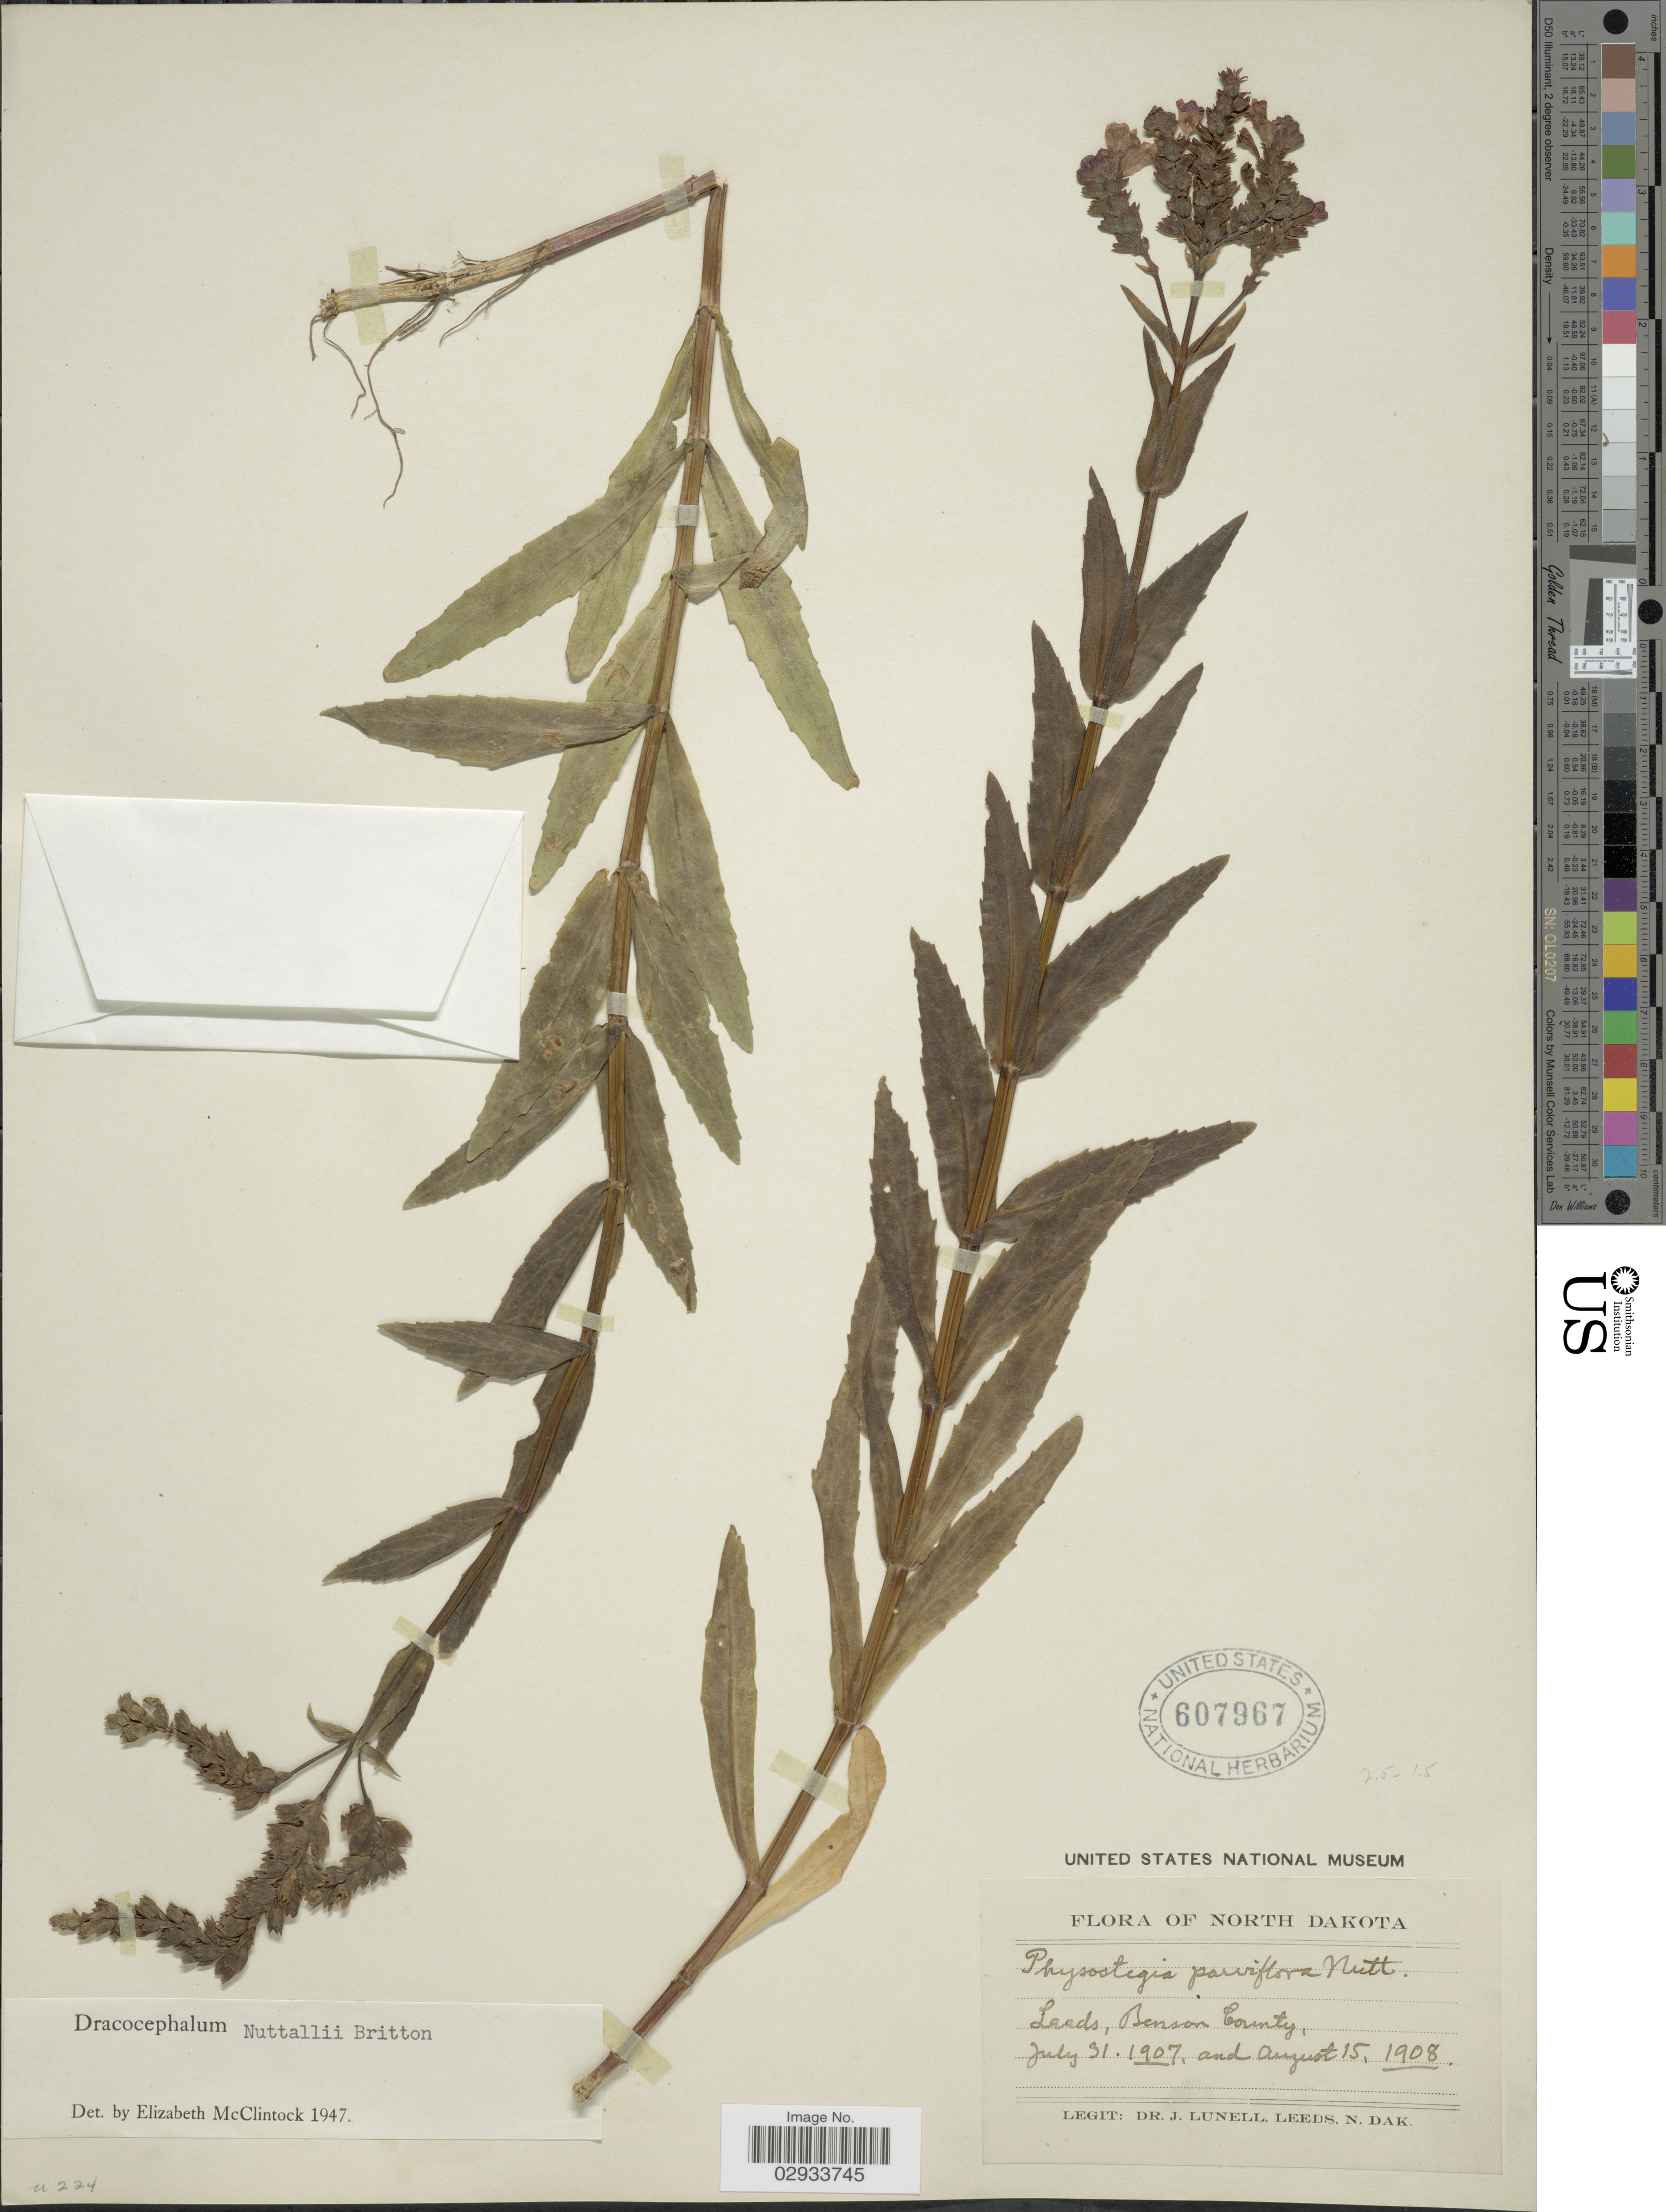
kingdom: Plantae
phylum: Tracheophyta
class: Magnoliopsida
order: Lamiales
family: Lamiaceae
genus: Physostegia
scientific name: Physostegia nuttallii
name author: (Britton) Fassett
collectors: J. Lunell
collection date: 1907-07-31/1908-08-15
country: United States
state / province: North Dakota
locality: Leeds, Benson County.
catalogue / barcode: US 607967